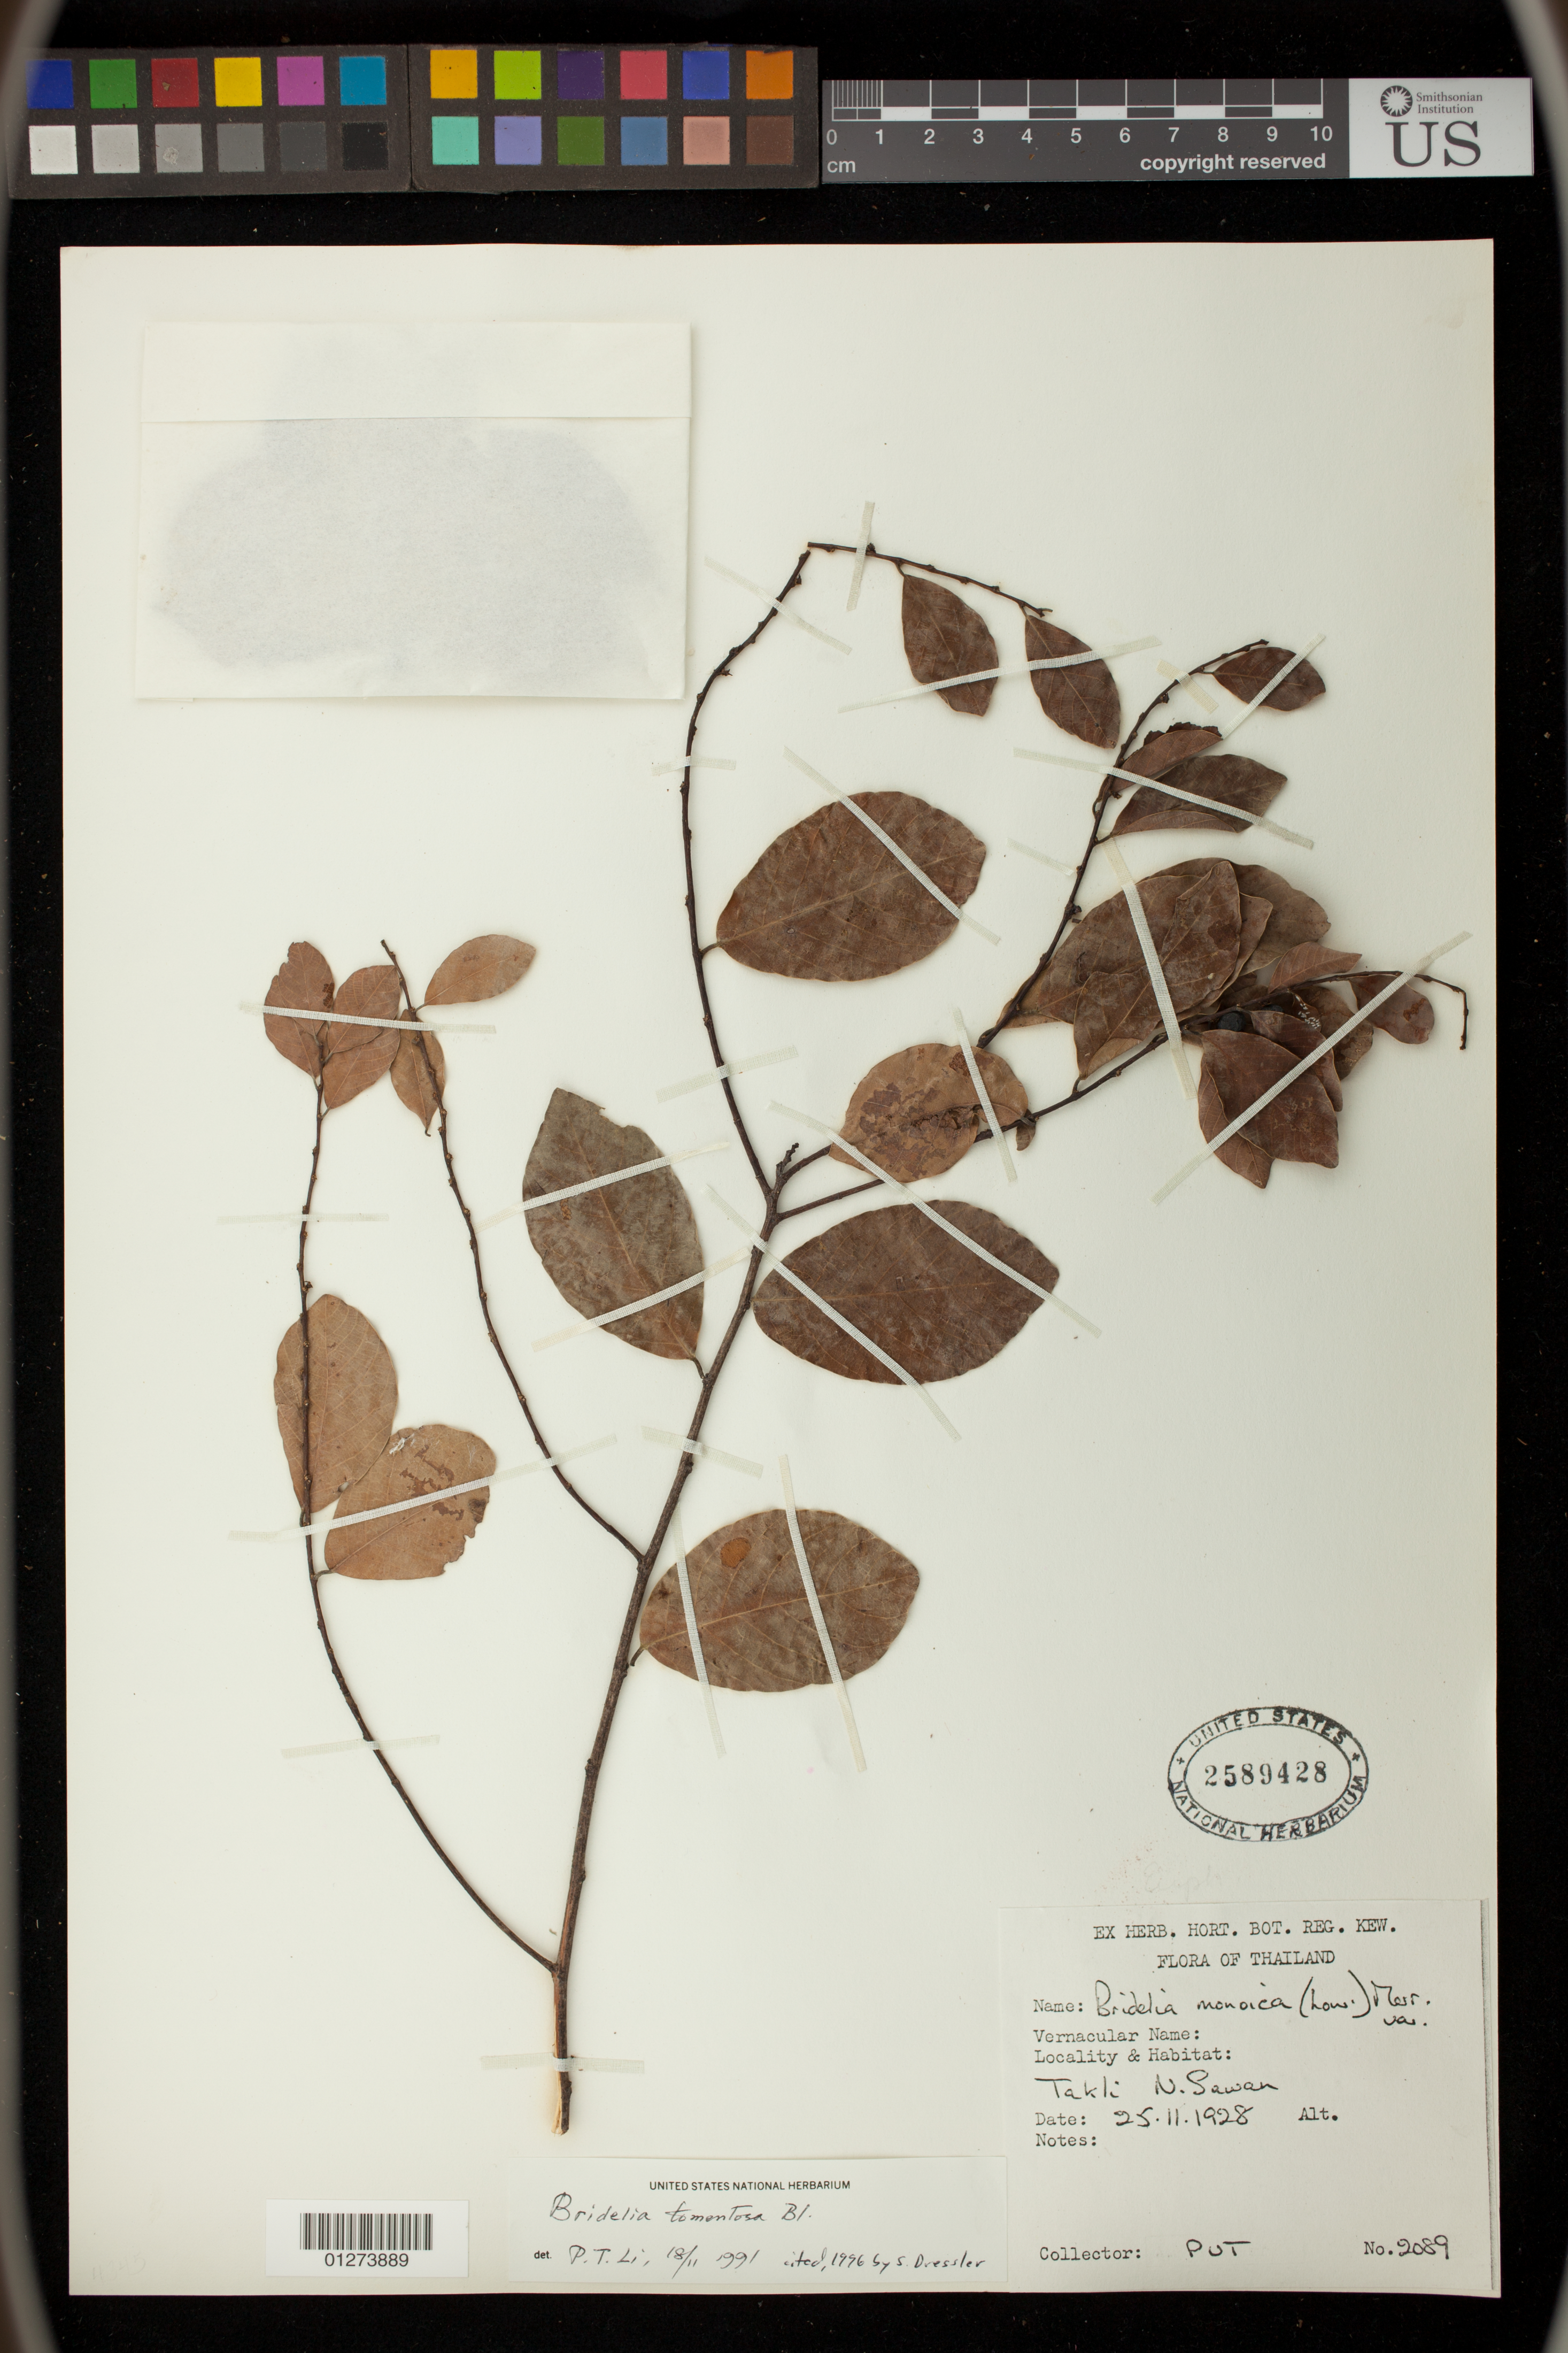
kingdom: Plantae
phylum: Tracheophyta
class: Magnoliopsida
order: Malpighiales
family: Phyllanthaceae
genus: Bridelia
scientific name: Bridelia tomentosa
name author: Blume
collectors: -. Put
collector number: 2089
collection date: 1928-11-25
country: Thailand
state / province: Nakhon Sawan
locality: Takli, N. Sawan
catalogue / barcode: US 2589428